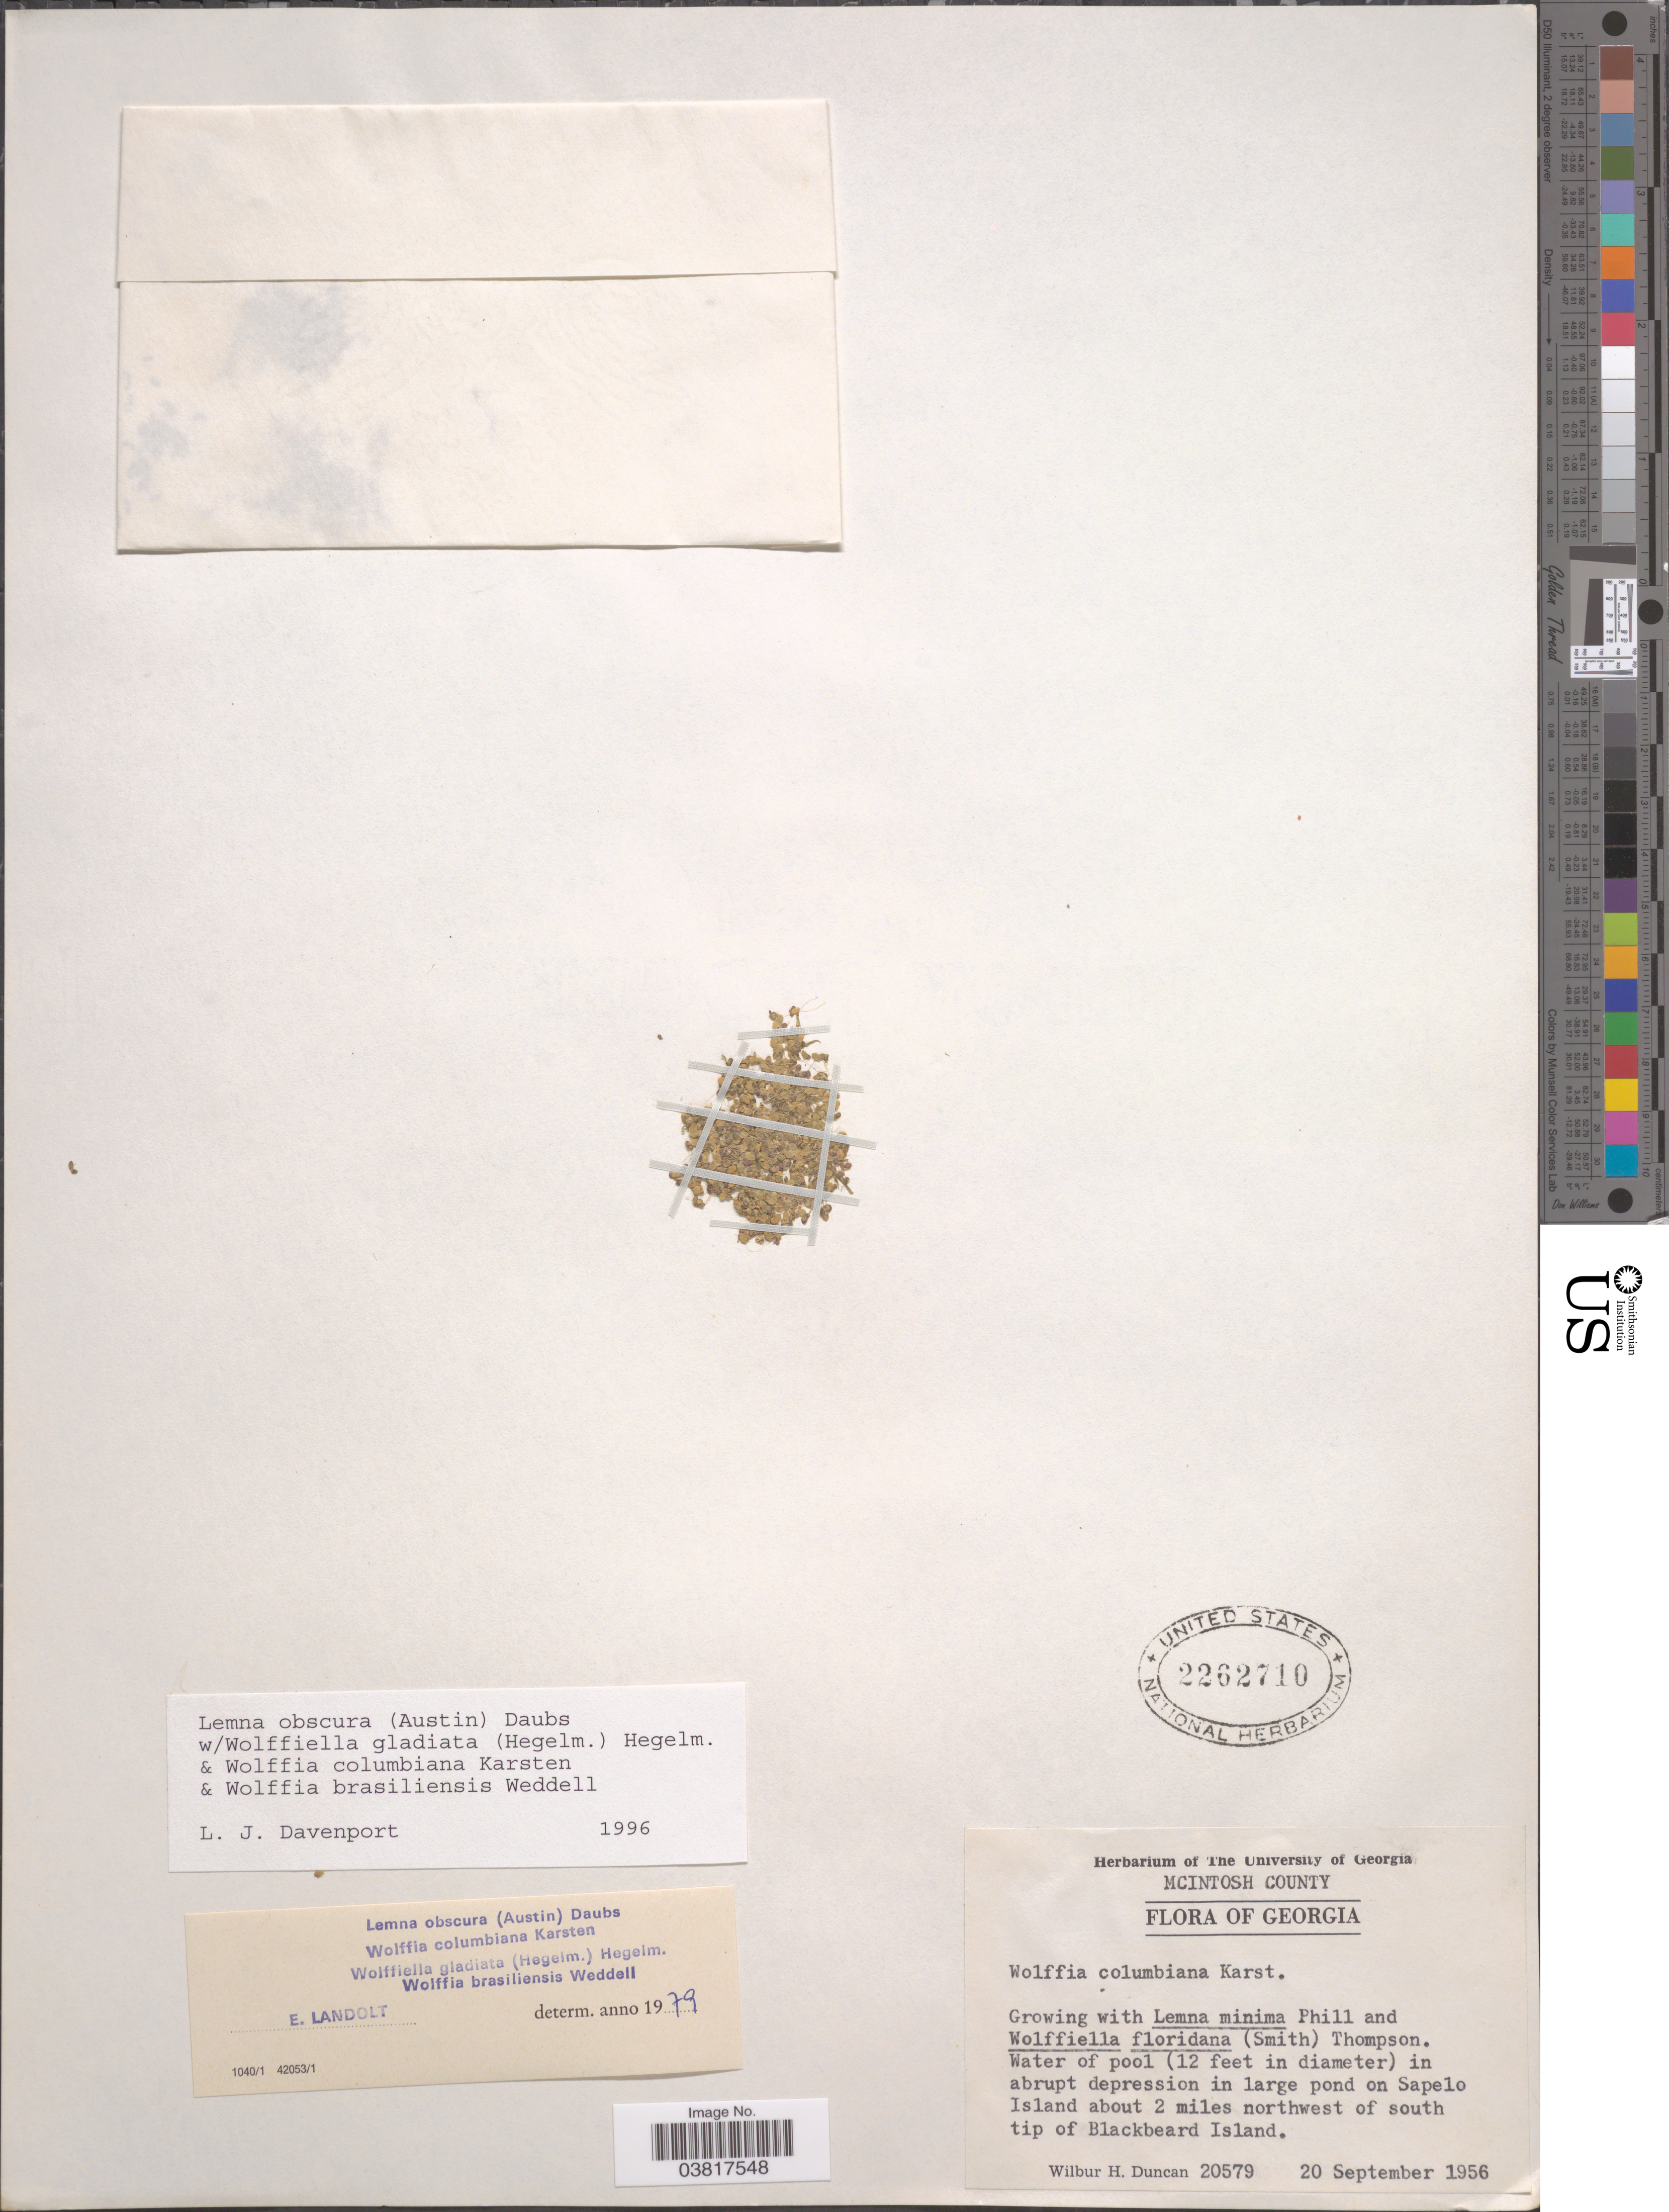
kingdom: Plantae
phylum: Tracheophyta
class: Liliopsida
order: Alismatales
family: Araceae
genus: Lemna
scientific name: Lemna obscura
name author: (Austin) Daubs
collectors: W. H. Duncan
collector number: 20579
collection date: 1956-09-20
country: United States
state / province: Georgia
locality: McIntosh County. On Sapelo Island about 2 miles northwest of south tip of Blackbeard Island.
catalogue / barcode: US 2262710